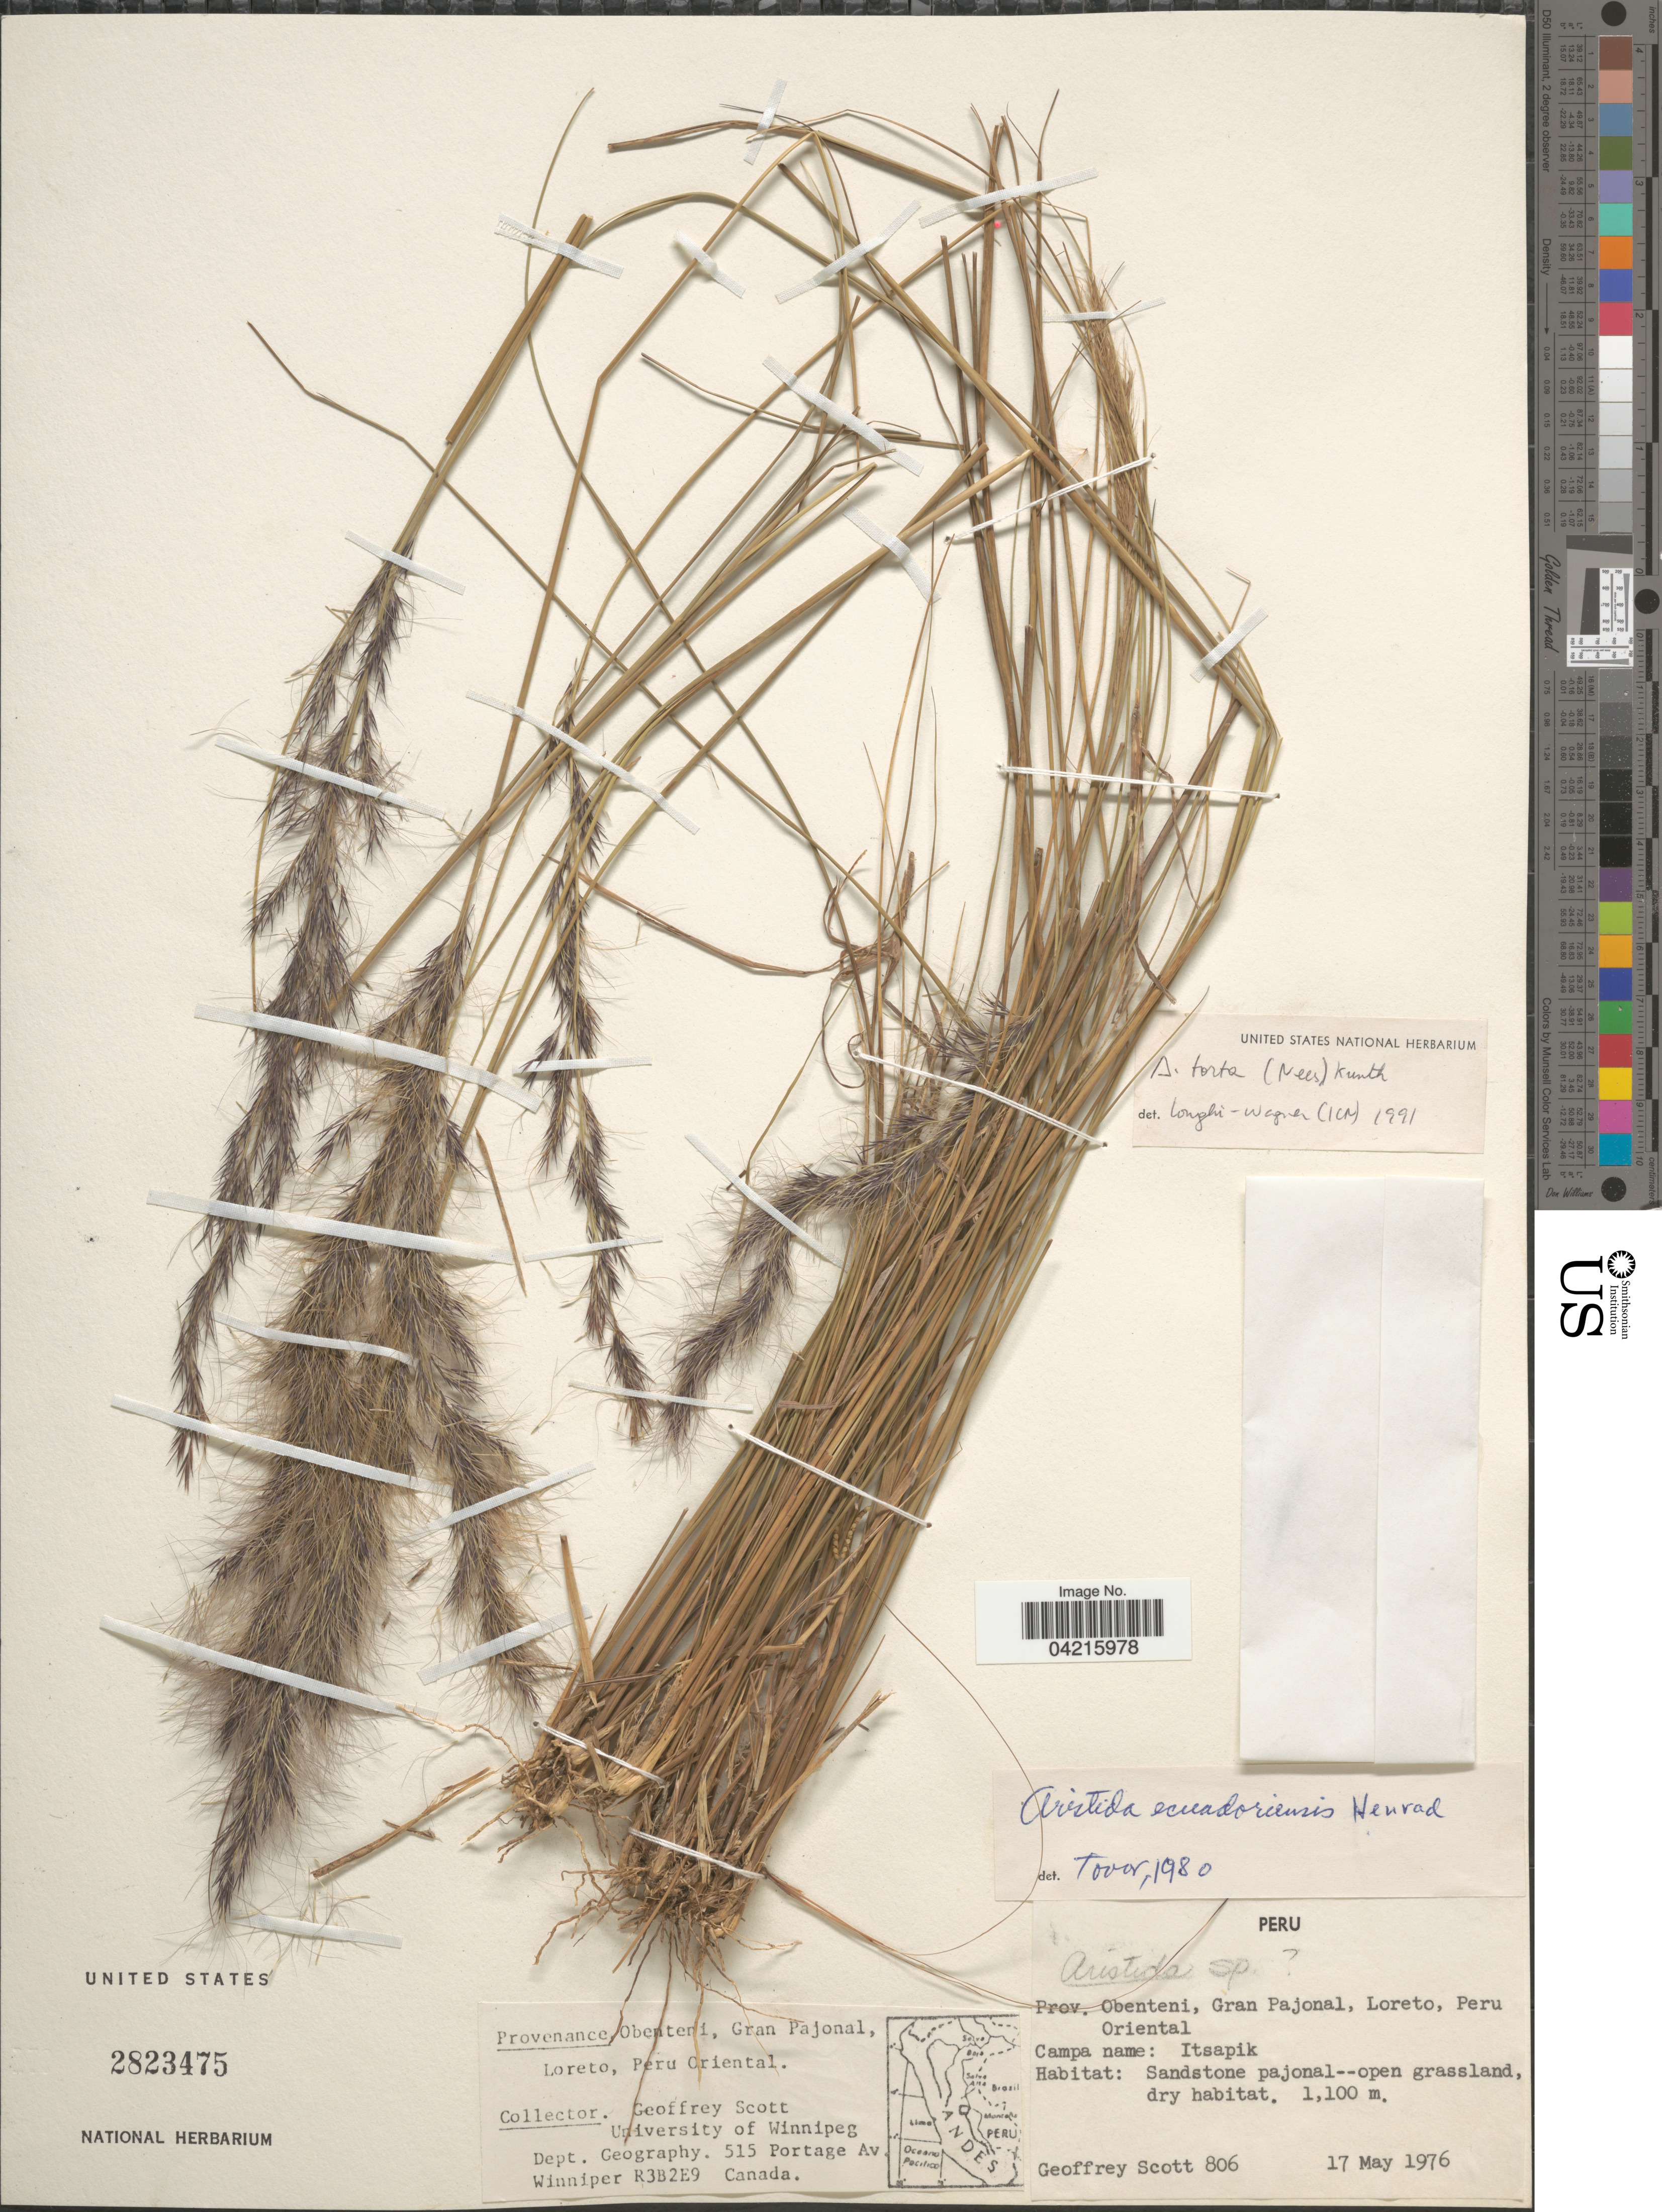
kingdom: Plantae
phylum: Tracheophyta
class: Liliopsida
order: Poales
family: Poaceae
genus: Aristida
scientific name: Aristida torta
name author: (Nees) Kunth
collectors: G. Scott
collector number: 806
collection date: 1976-05-17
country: Peru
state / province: Loreto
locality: Provenance: Obenteni, Gran Pajonal, Peru Oriental.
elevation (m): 1100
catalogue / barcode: US 2823475